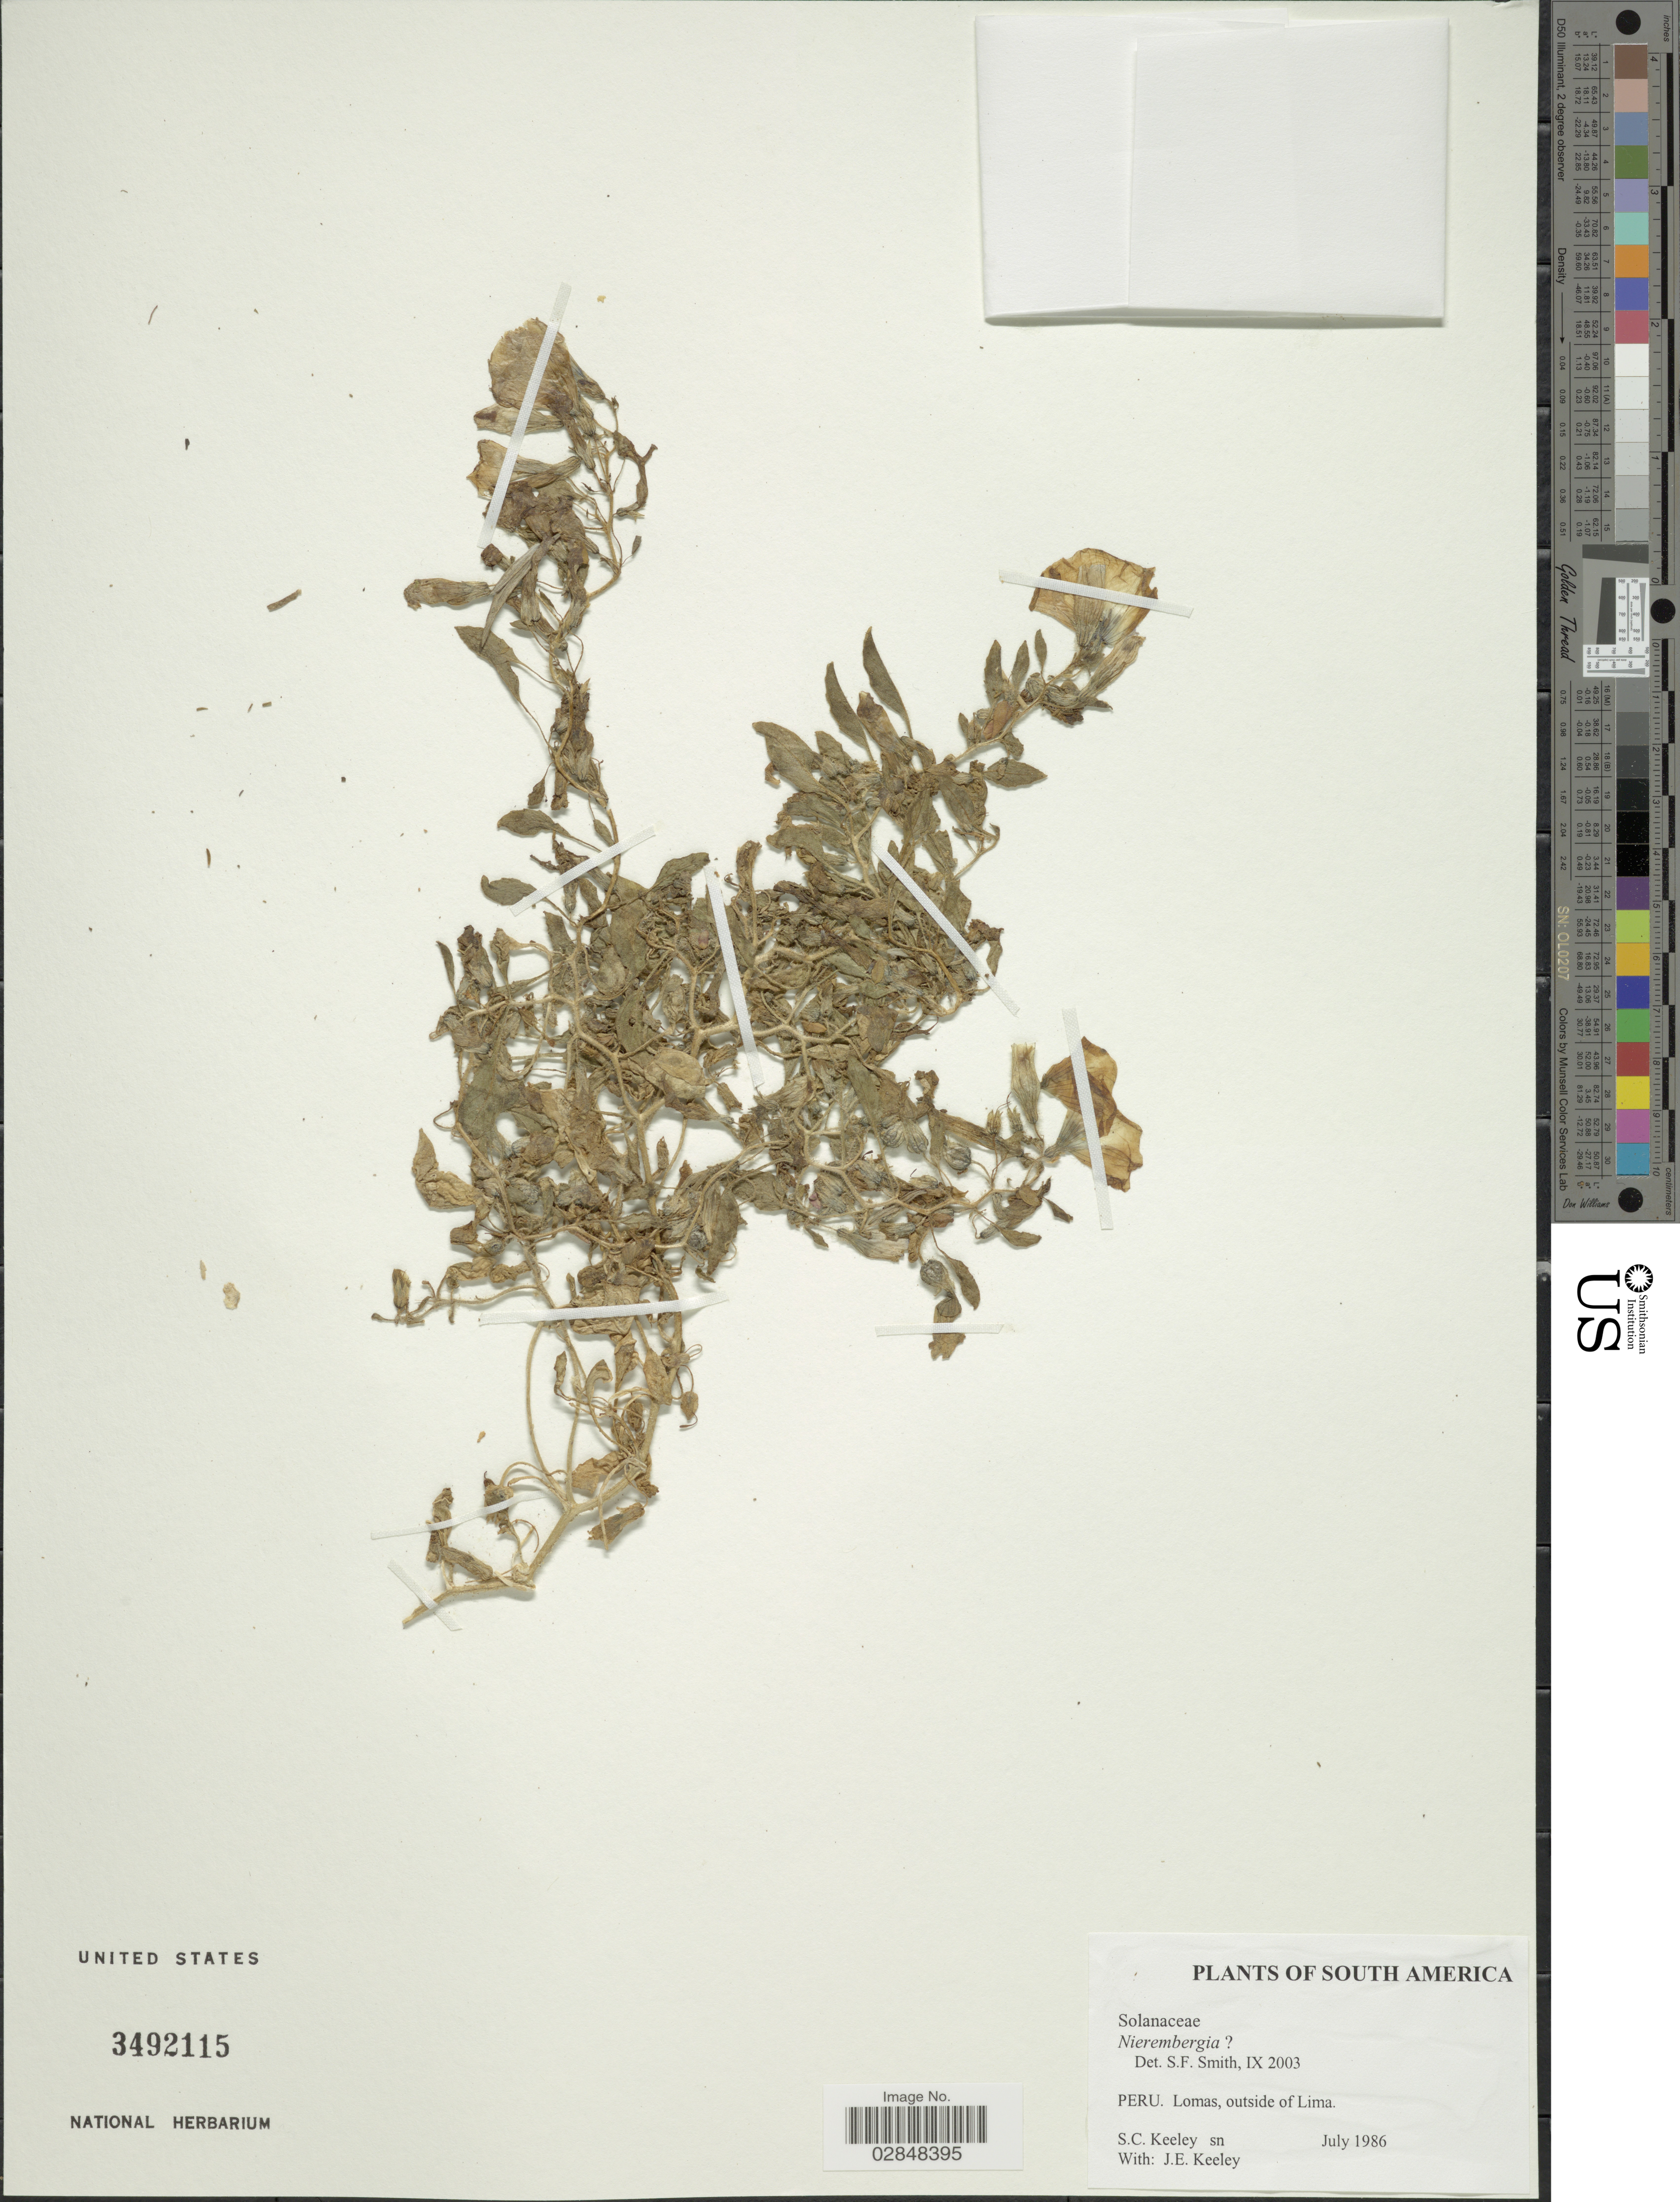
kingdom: Plantae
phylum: Tracheophyta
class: Magnoliopsida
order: Solanales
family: Solanaceae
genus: Nierembergia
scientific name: Nierembergia sp.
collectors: S. C. Keeley & J. E. Keeley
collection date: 1986-07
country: Peru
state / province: Lima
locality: Lomas, outside of Lima.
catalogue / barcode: US 3492115